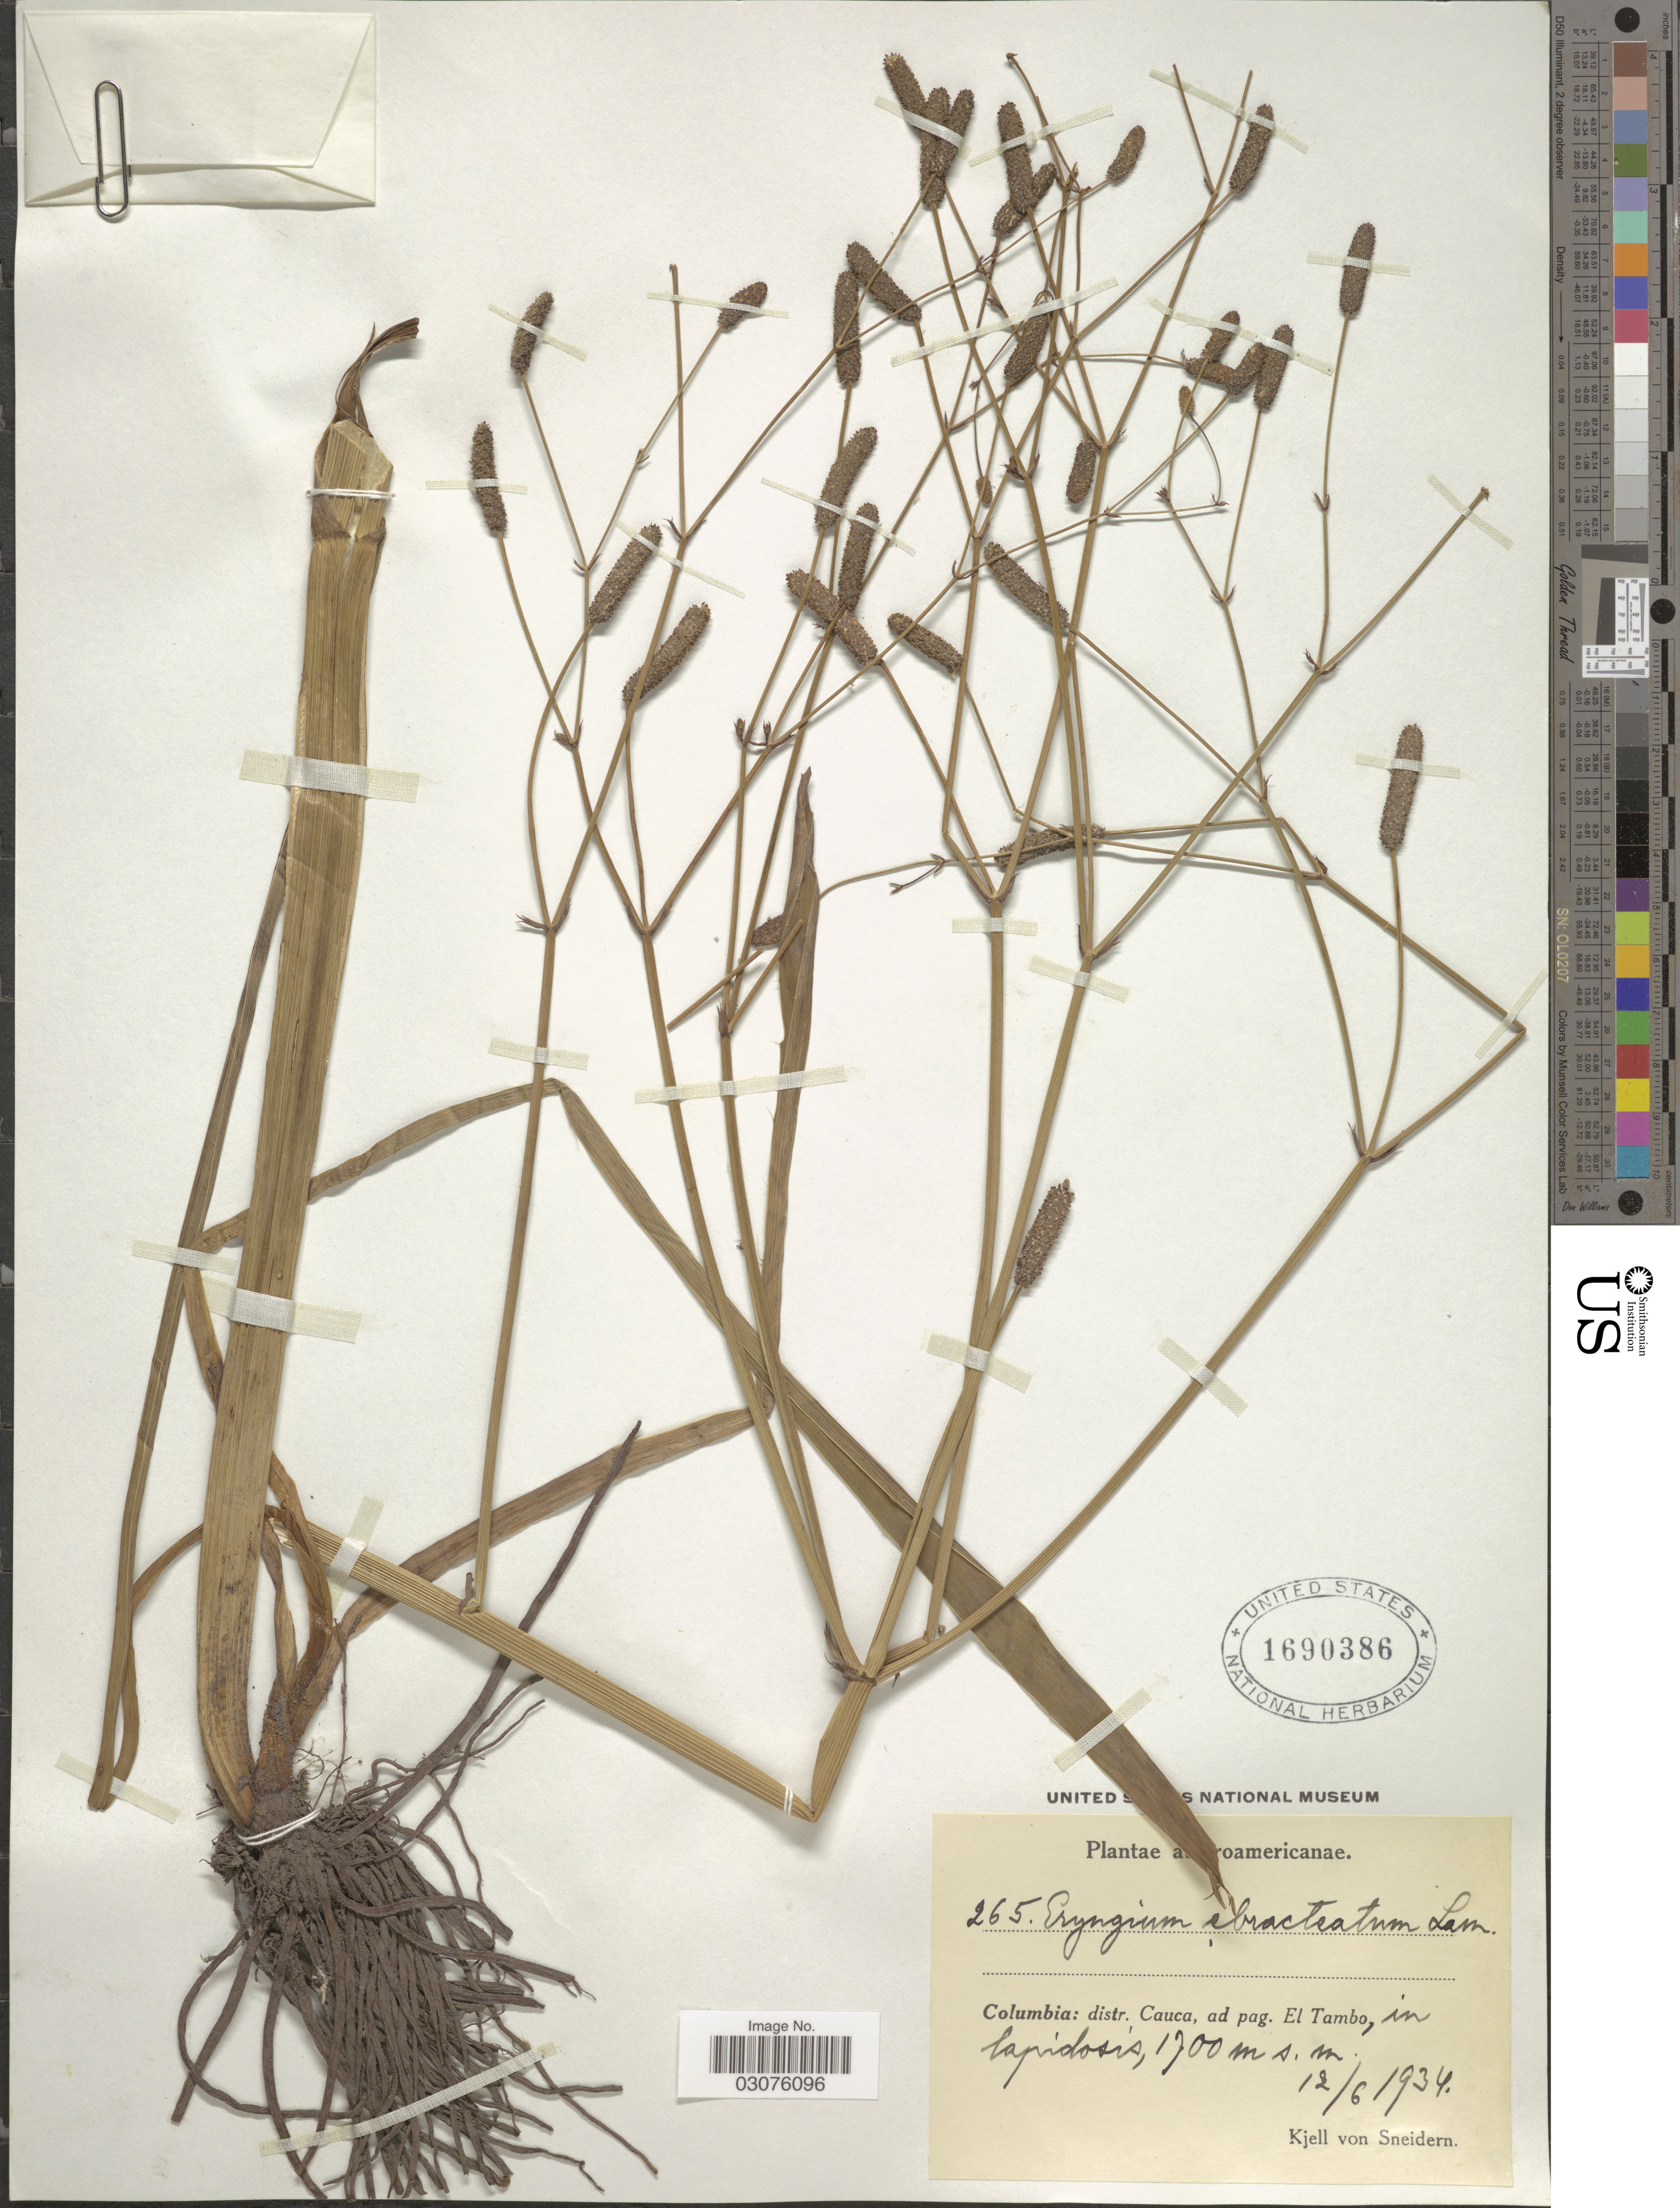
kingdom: Plantae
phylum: Tracheophyta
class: Magnoliopsida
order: Apiales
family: Apiaceae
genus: Eryngium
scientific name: Eryngium ebracteatum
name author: Lam.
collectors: K. von Sneidern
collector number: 265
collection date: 1934-06-12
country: Colombia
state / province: Cauca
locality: Distr. Cauca, ad pag. El Tambo, in lapidosis.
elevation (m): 1700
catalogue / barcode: US 1690386